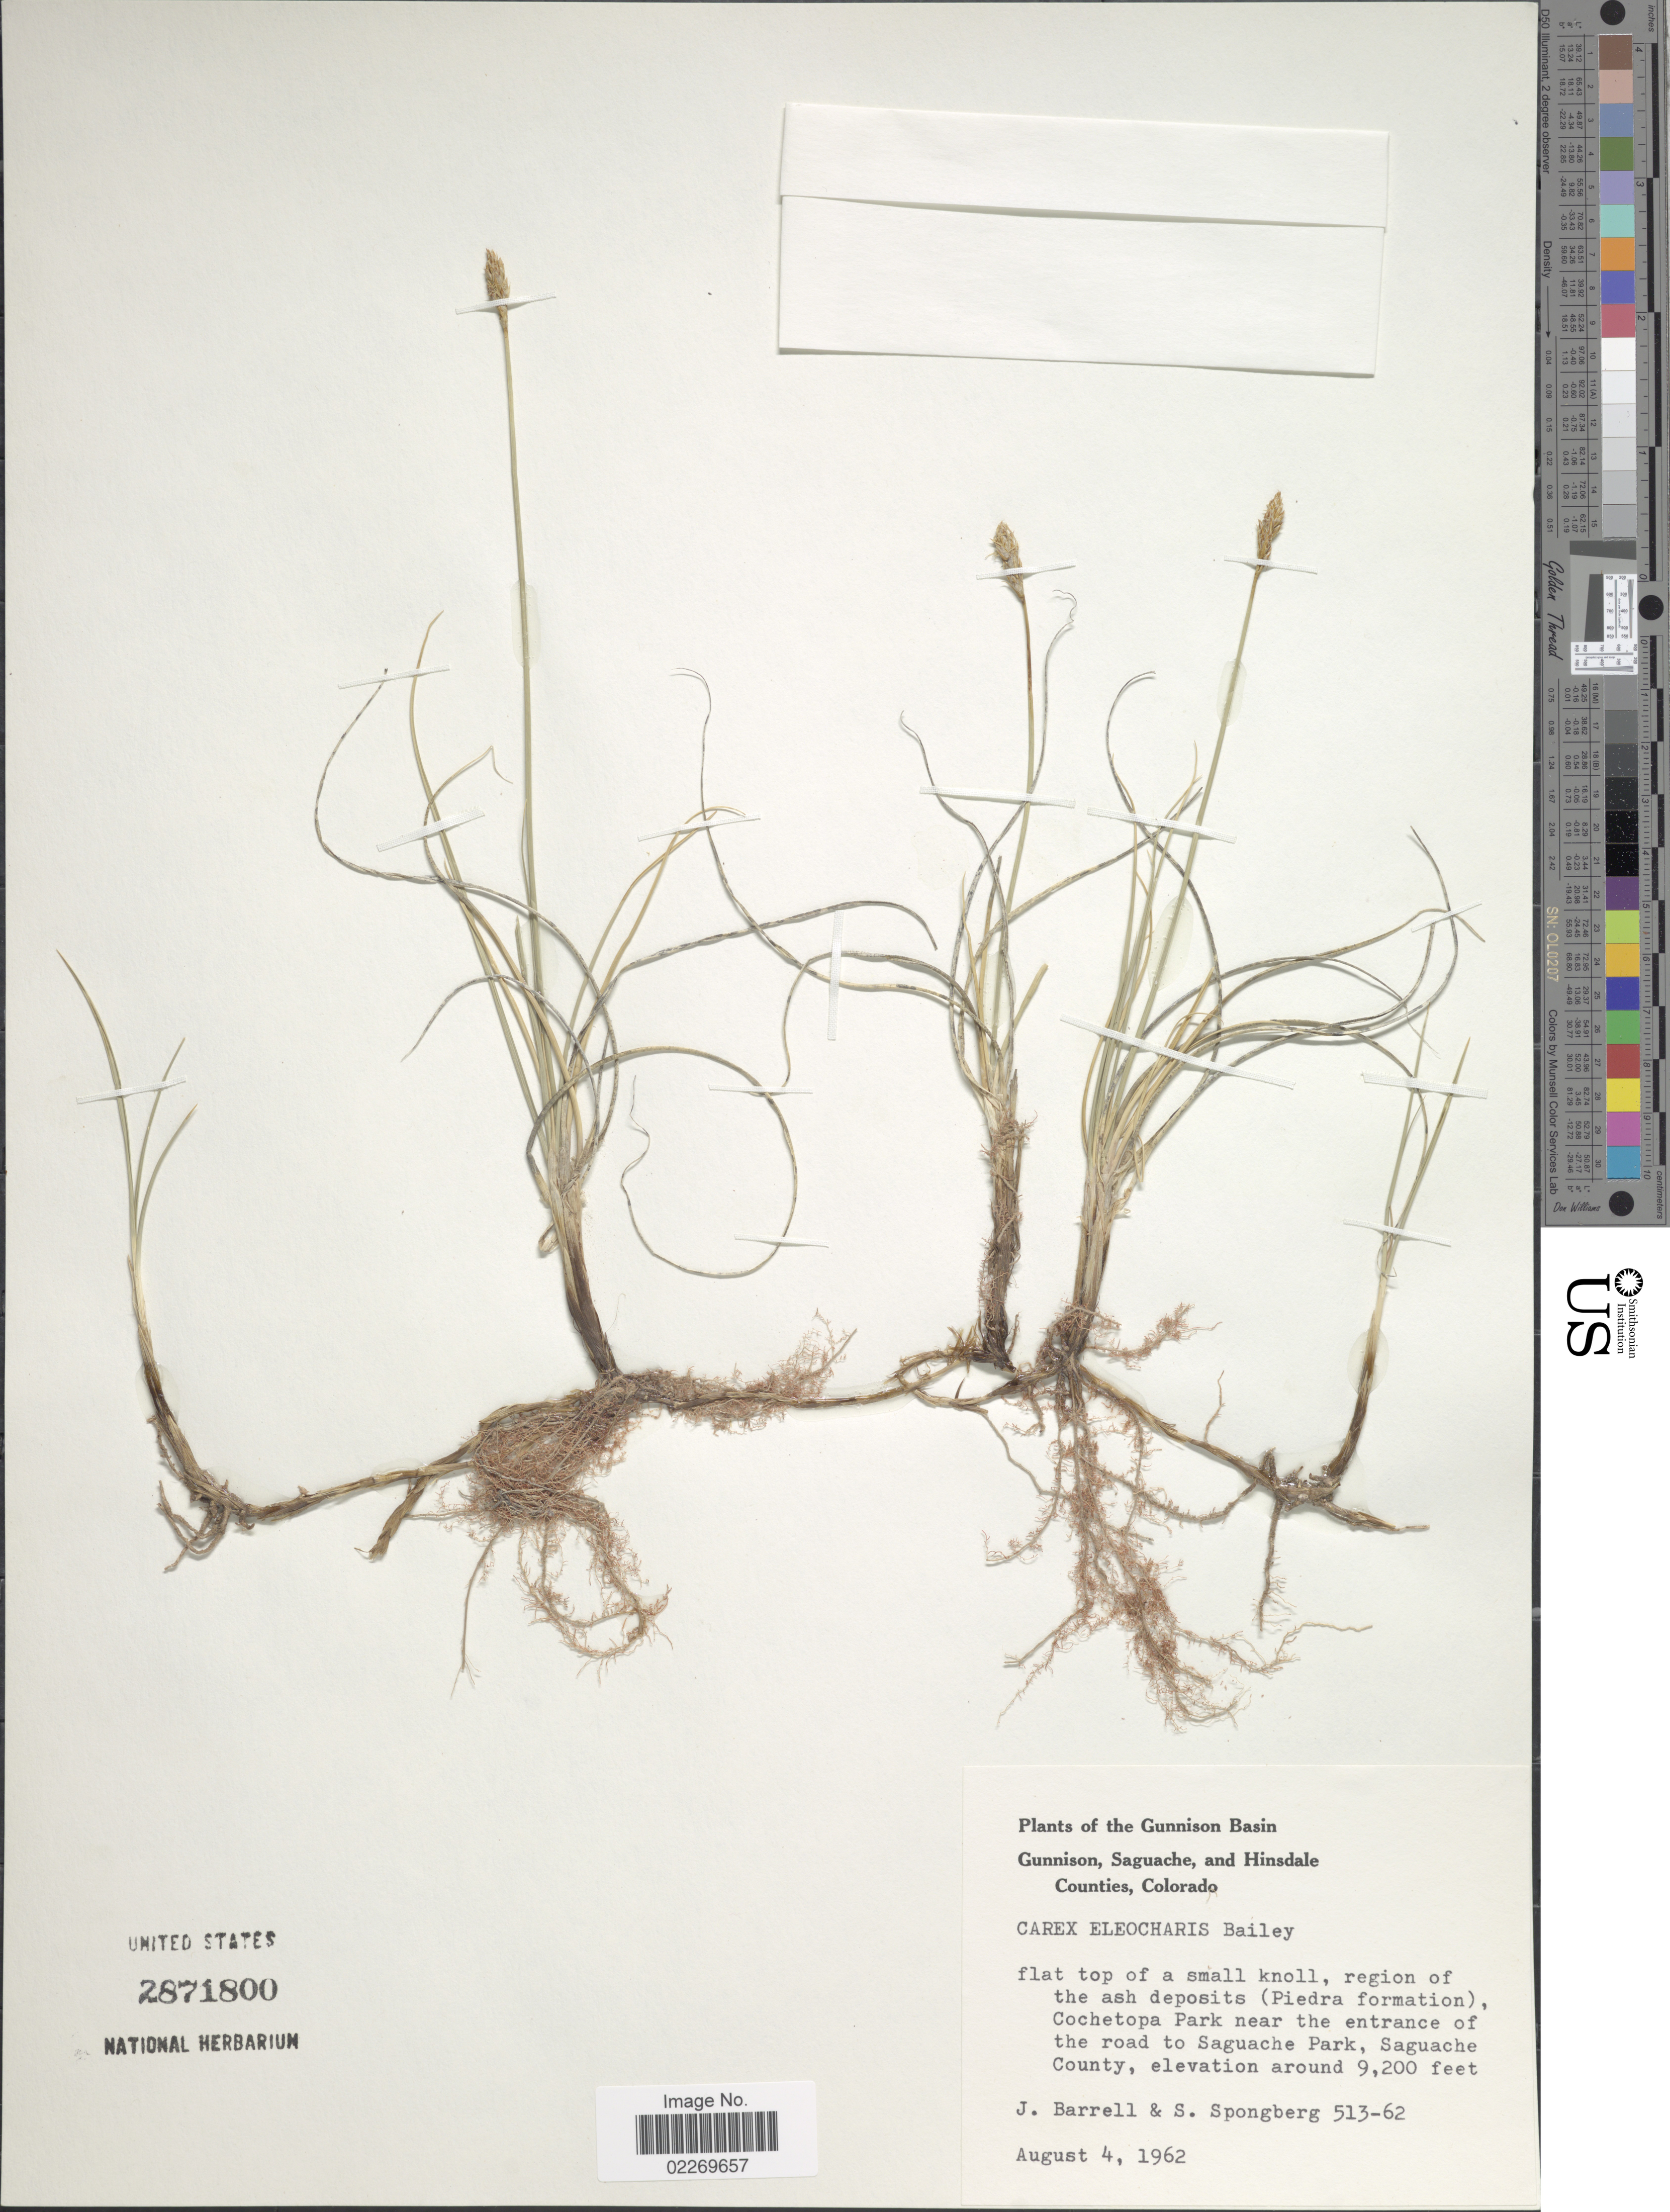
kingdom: Plantae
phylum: Tracheophyta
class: Liliopsida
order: Poales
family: Cyperaceae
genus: Carex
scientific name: Carex eleocharis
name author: L.H. Bailey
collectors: J. Barrell & S. A.Spongberg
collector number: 513-62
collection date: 1962-08-04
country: United States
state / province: Colorado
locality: Gunnison Basin. Gunnison, Saguache, and Hinsdale Counties, Colorado. Flat top of a small knoll, region of the ash deposits (Piedra formation), Cochetopa Park near the entrance of the road to Saguache Park, Saguache County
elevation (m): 2804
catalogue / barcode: US 2871800